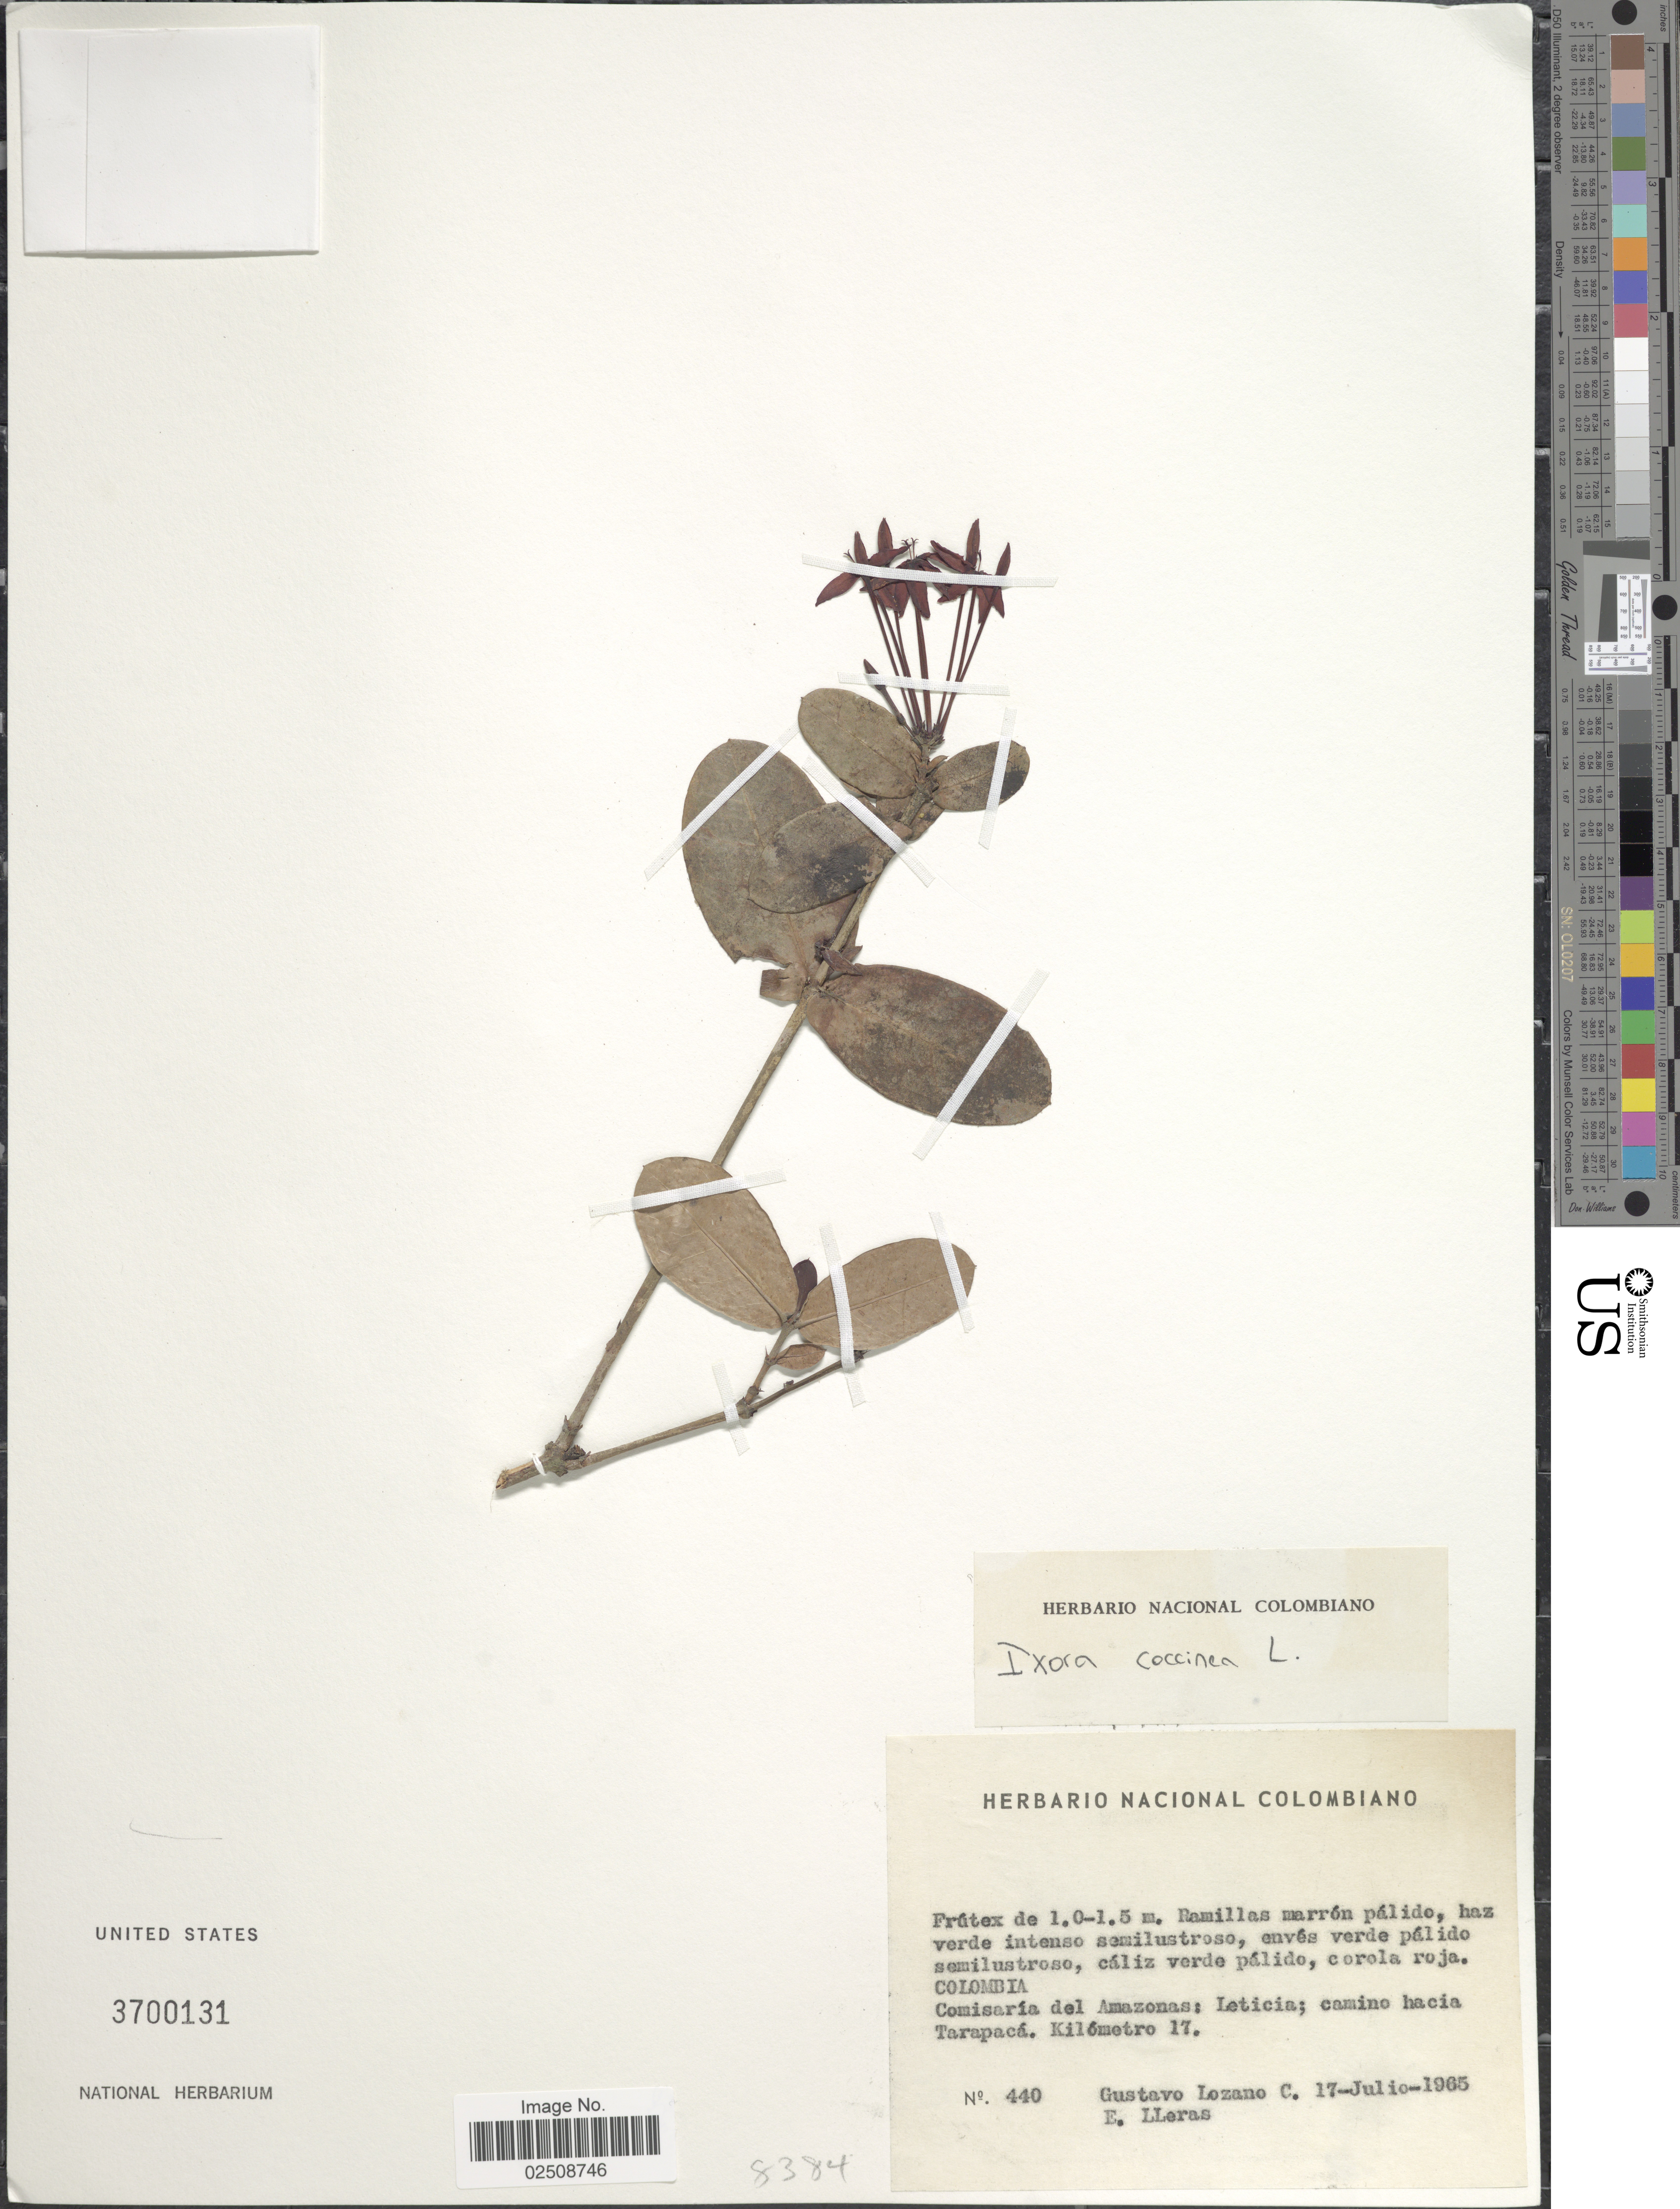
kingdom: Plantae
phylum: Tracheophyta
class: Magnoliopsida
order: Gentianales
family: Rubiaceae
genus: Ixora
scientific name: Ixora coccinea var. coccinea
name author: L.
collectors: G. Lozano-Contreras & E. Lleras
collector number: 440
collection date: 1965-07-17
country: Colombia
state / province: Amazônas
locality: Comisaria del Amazonas: Leticia; camino hacia Tarapaca. Kilometro 17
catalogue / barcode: US 3700131